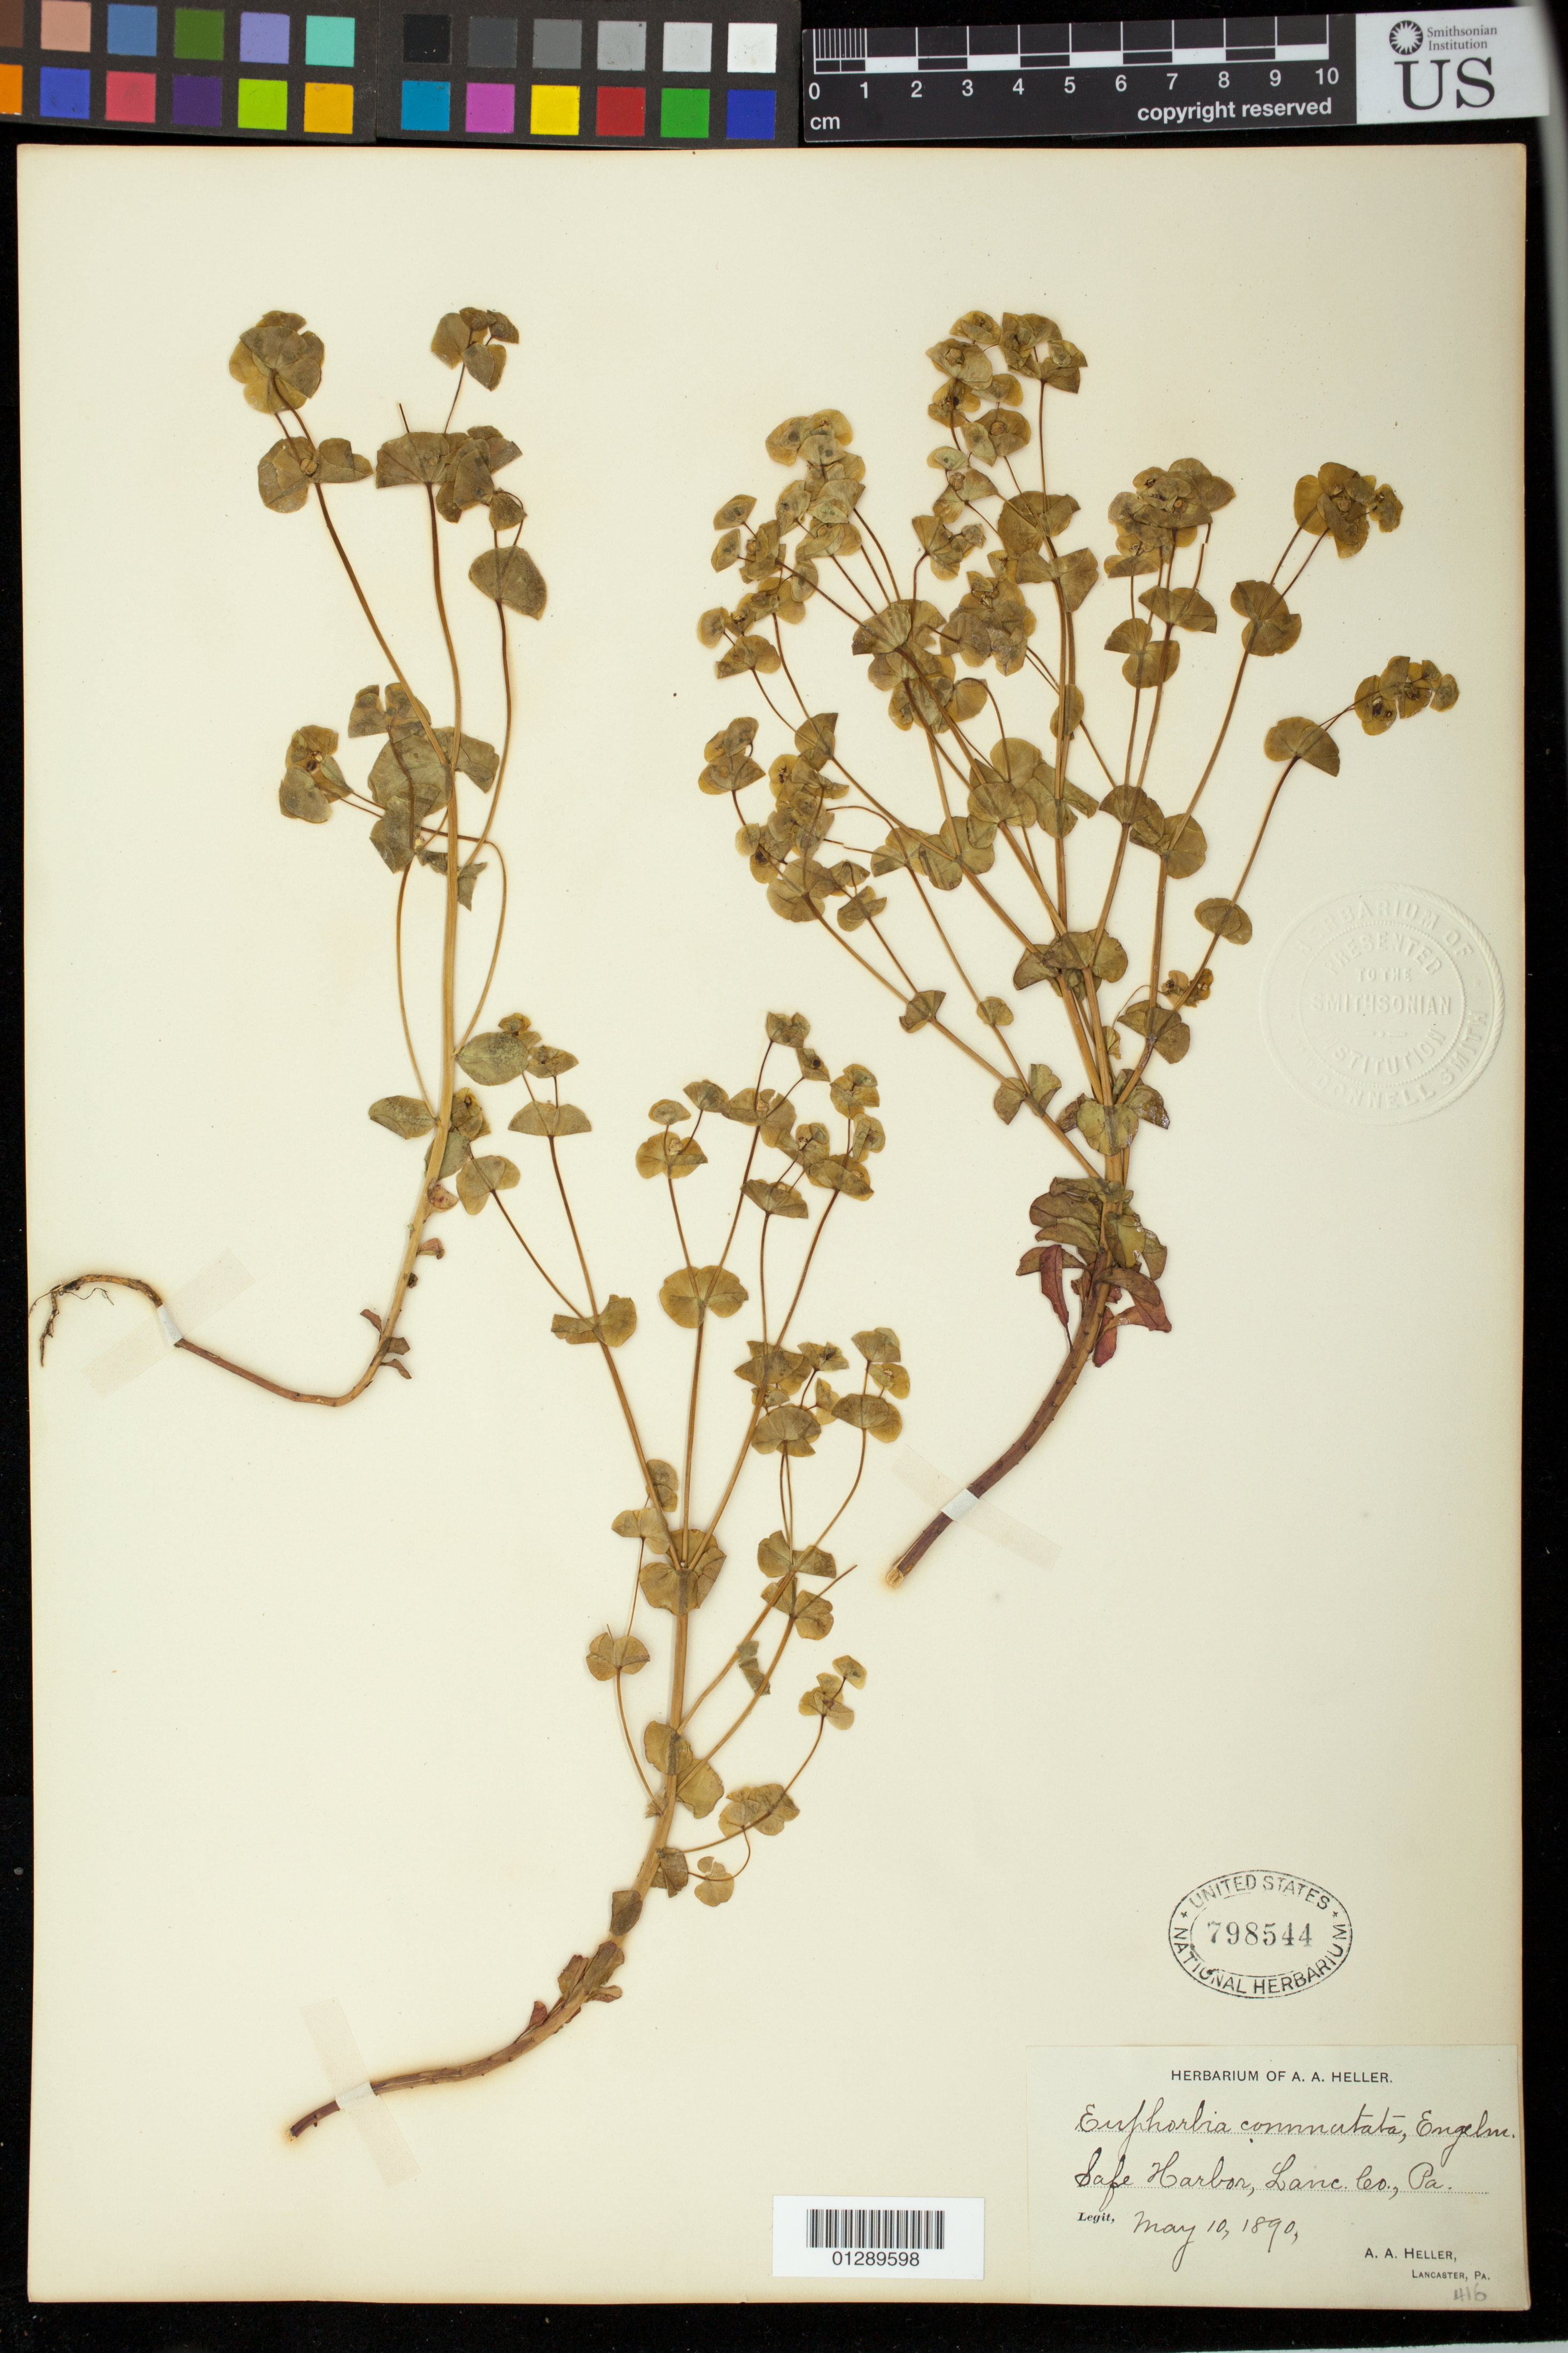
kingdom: Plantae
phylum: Tracheophyta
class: Magnoliopsida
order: Malpighiales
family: Euphorbiaceae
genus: Euphorbia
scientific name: Euphorbia commutata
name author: Engelm. ex A. Gray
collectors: A. A. Heller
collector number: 416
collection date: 1890-05-10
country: United States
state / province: Pennsylvania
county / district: Lancaster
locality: Safe Harbor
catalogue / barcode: US 798544